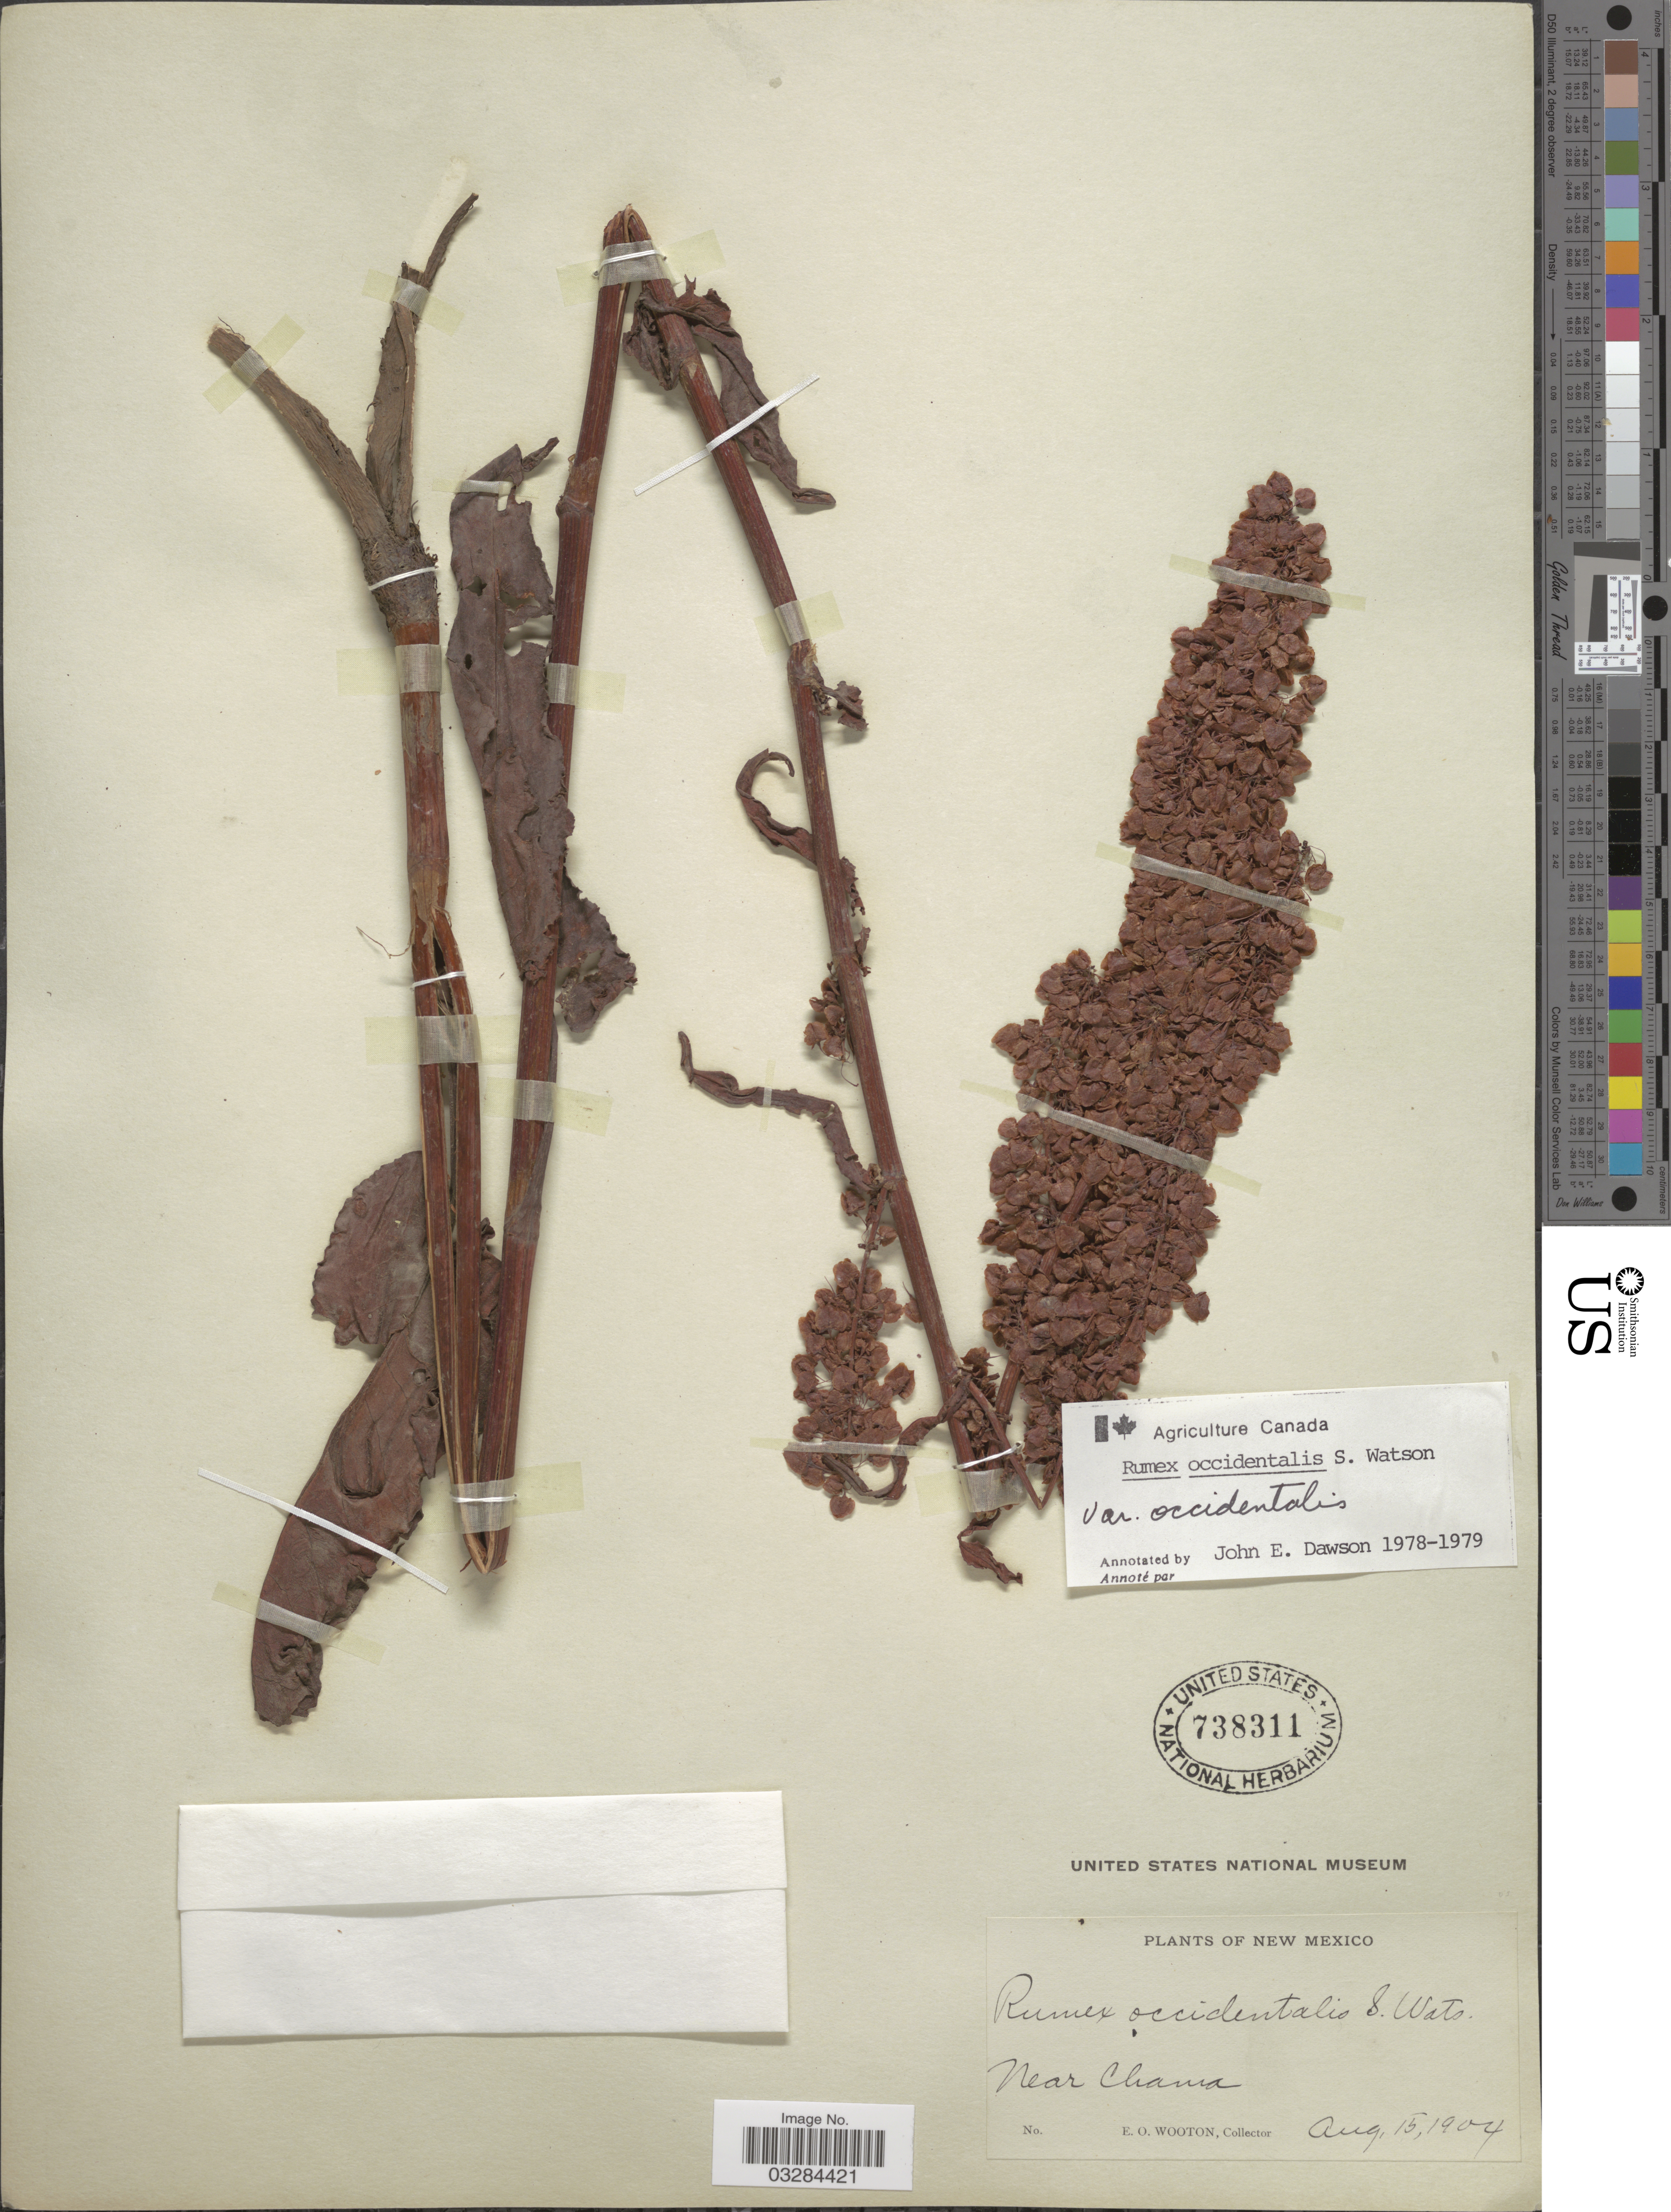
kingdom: Plantae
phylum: Tracheophyta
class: Magnoliopsida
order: Caryophyllales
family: Polygonaceae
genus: Rumex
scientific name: Rumex occidentalis var. occidentalis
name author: S. Watson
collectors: E. O. Wooton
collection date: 1904-08-15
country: United States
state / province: New Mexico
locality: Near Chama.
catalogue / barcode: US 738311